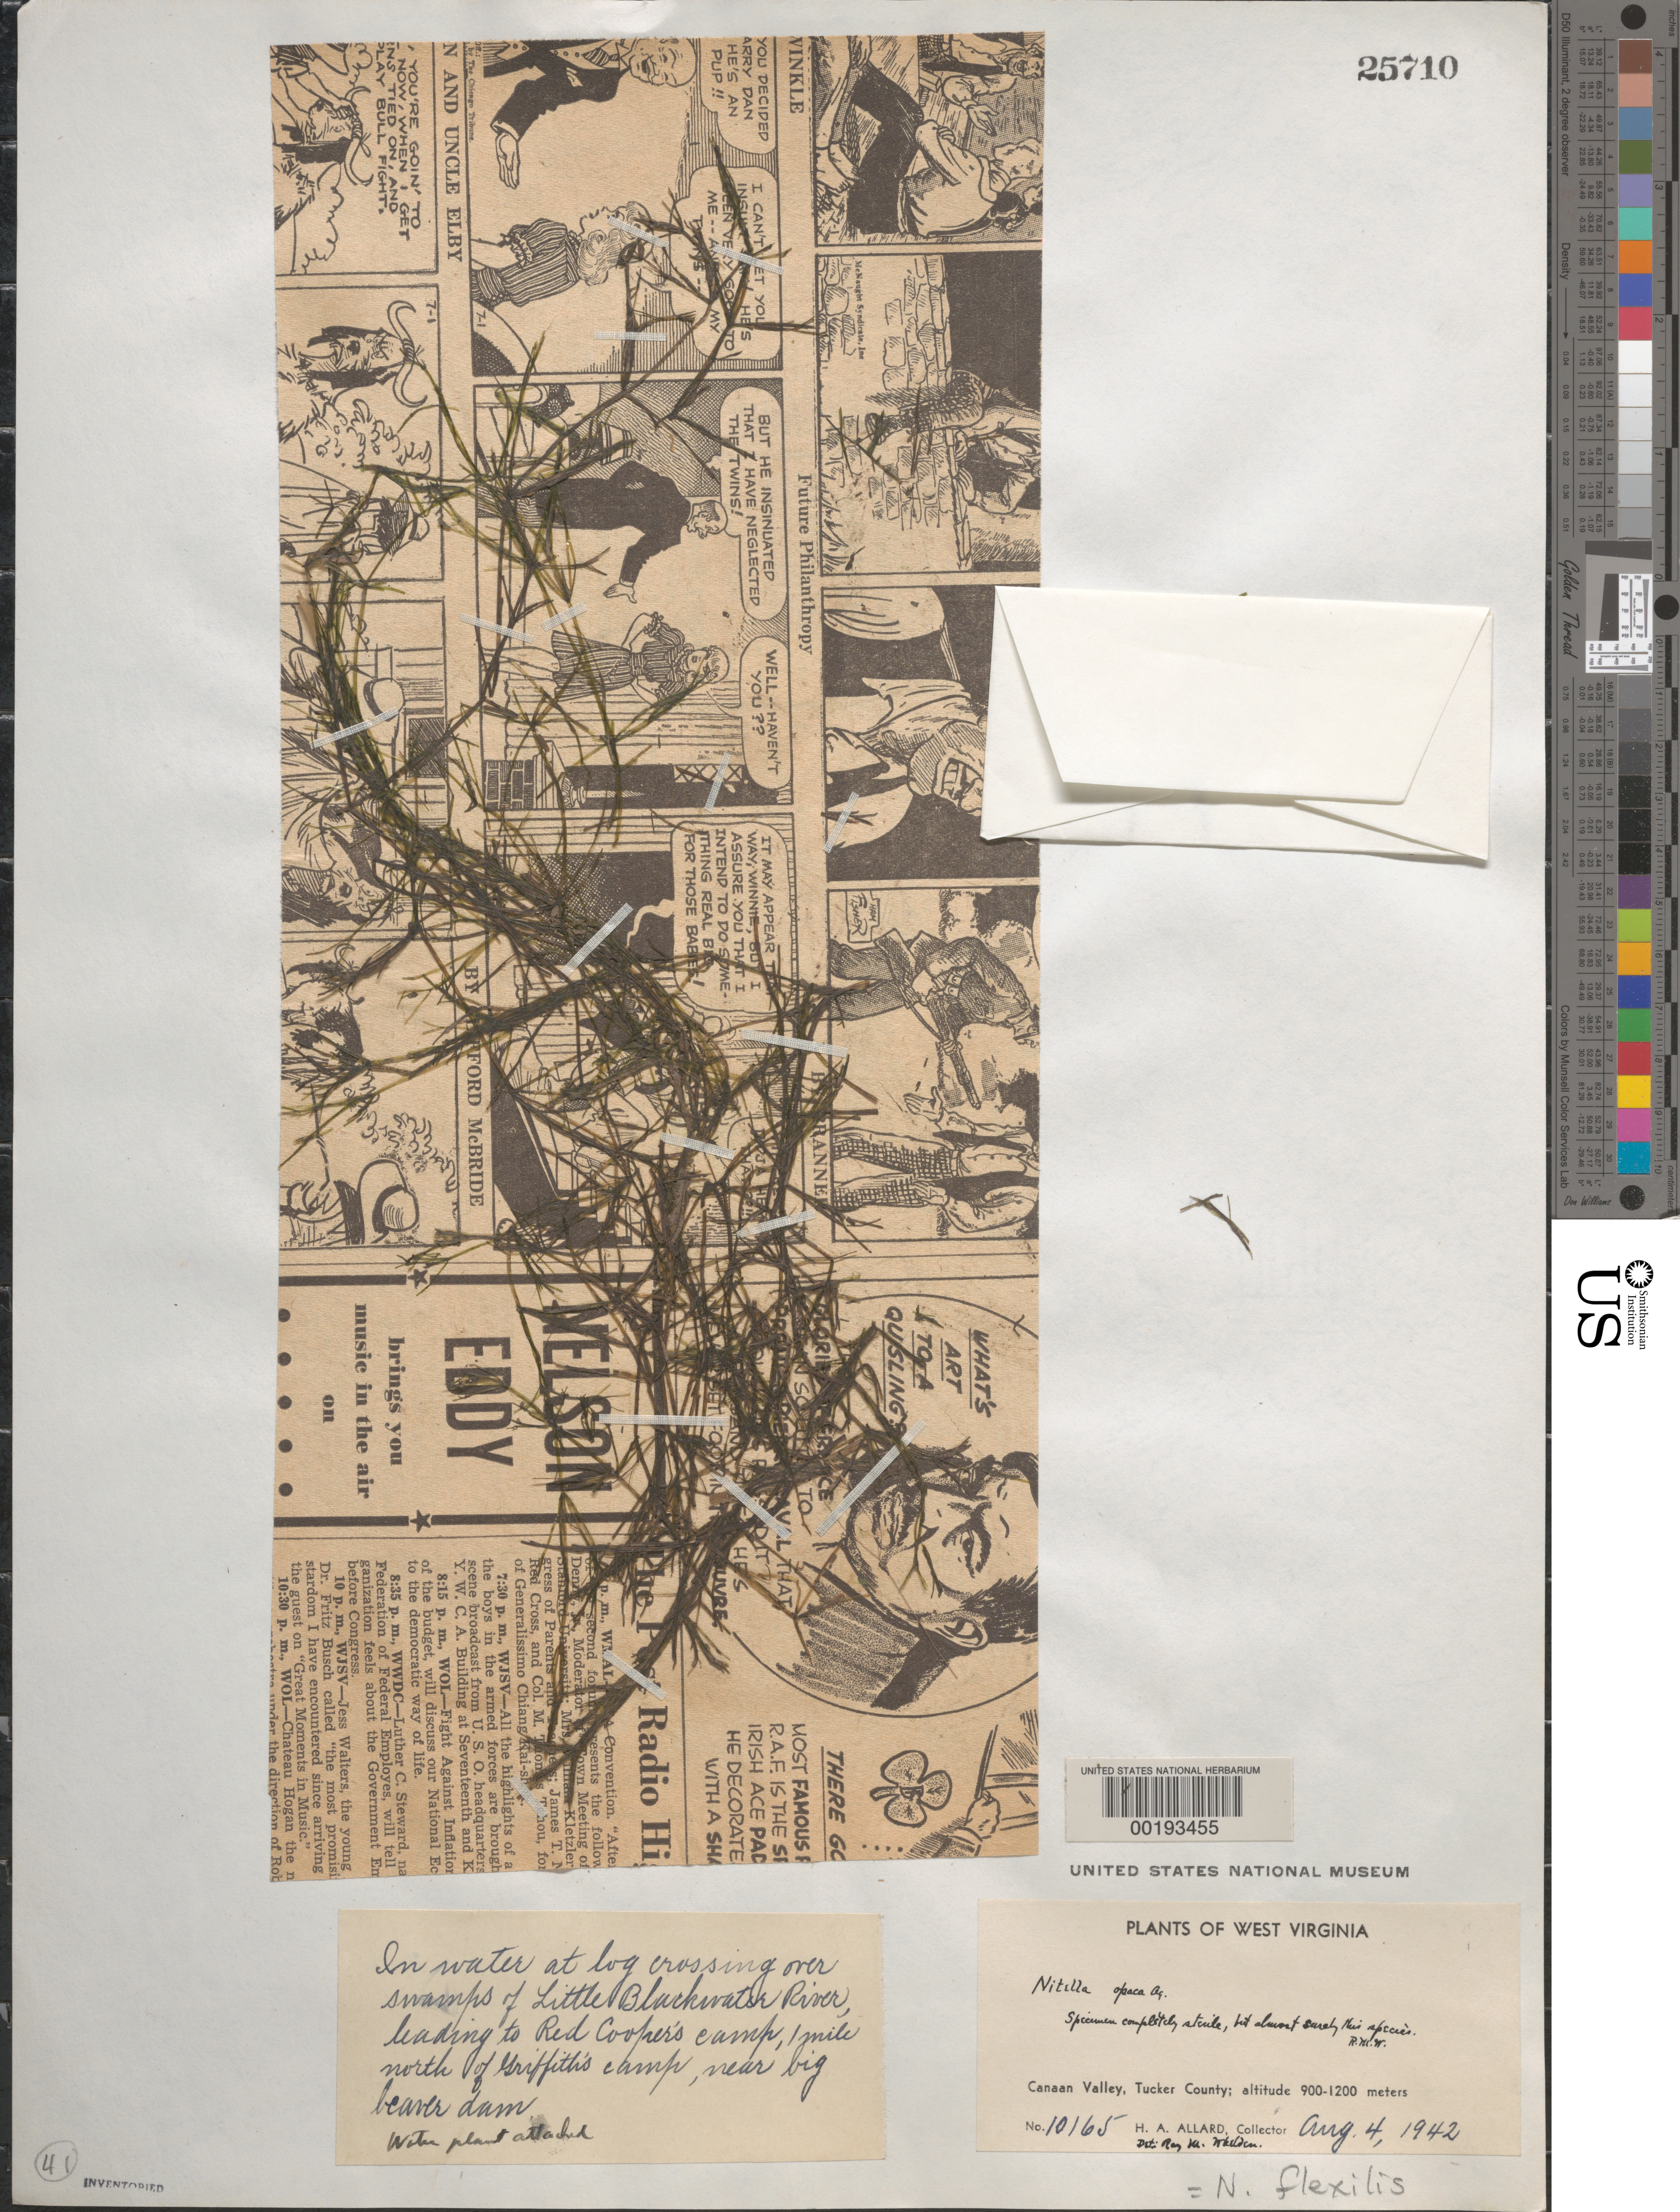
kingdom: Plantae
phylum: Charophyta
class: Charophyceae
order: Charales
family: Characeae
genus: Nitella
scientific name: Nitella flexilis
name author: (L.) C. Agardh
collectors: H. A. Allard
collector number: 10165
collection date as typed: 04 Aug 1942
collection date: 1942-08-04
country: United States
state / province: West Virginia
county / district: Tucker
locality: Little Blackwater River, Canaan Valley, near Red Cooper's Camp, 1 mile north of Griffith's Camp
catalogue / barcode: US 25710